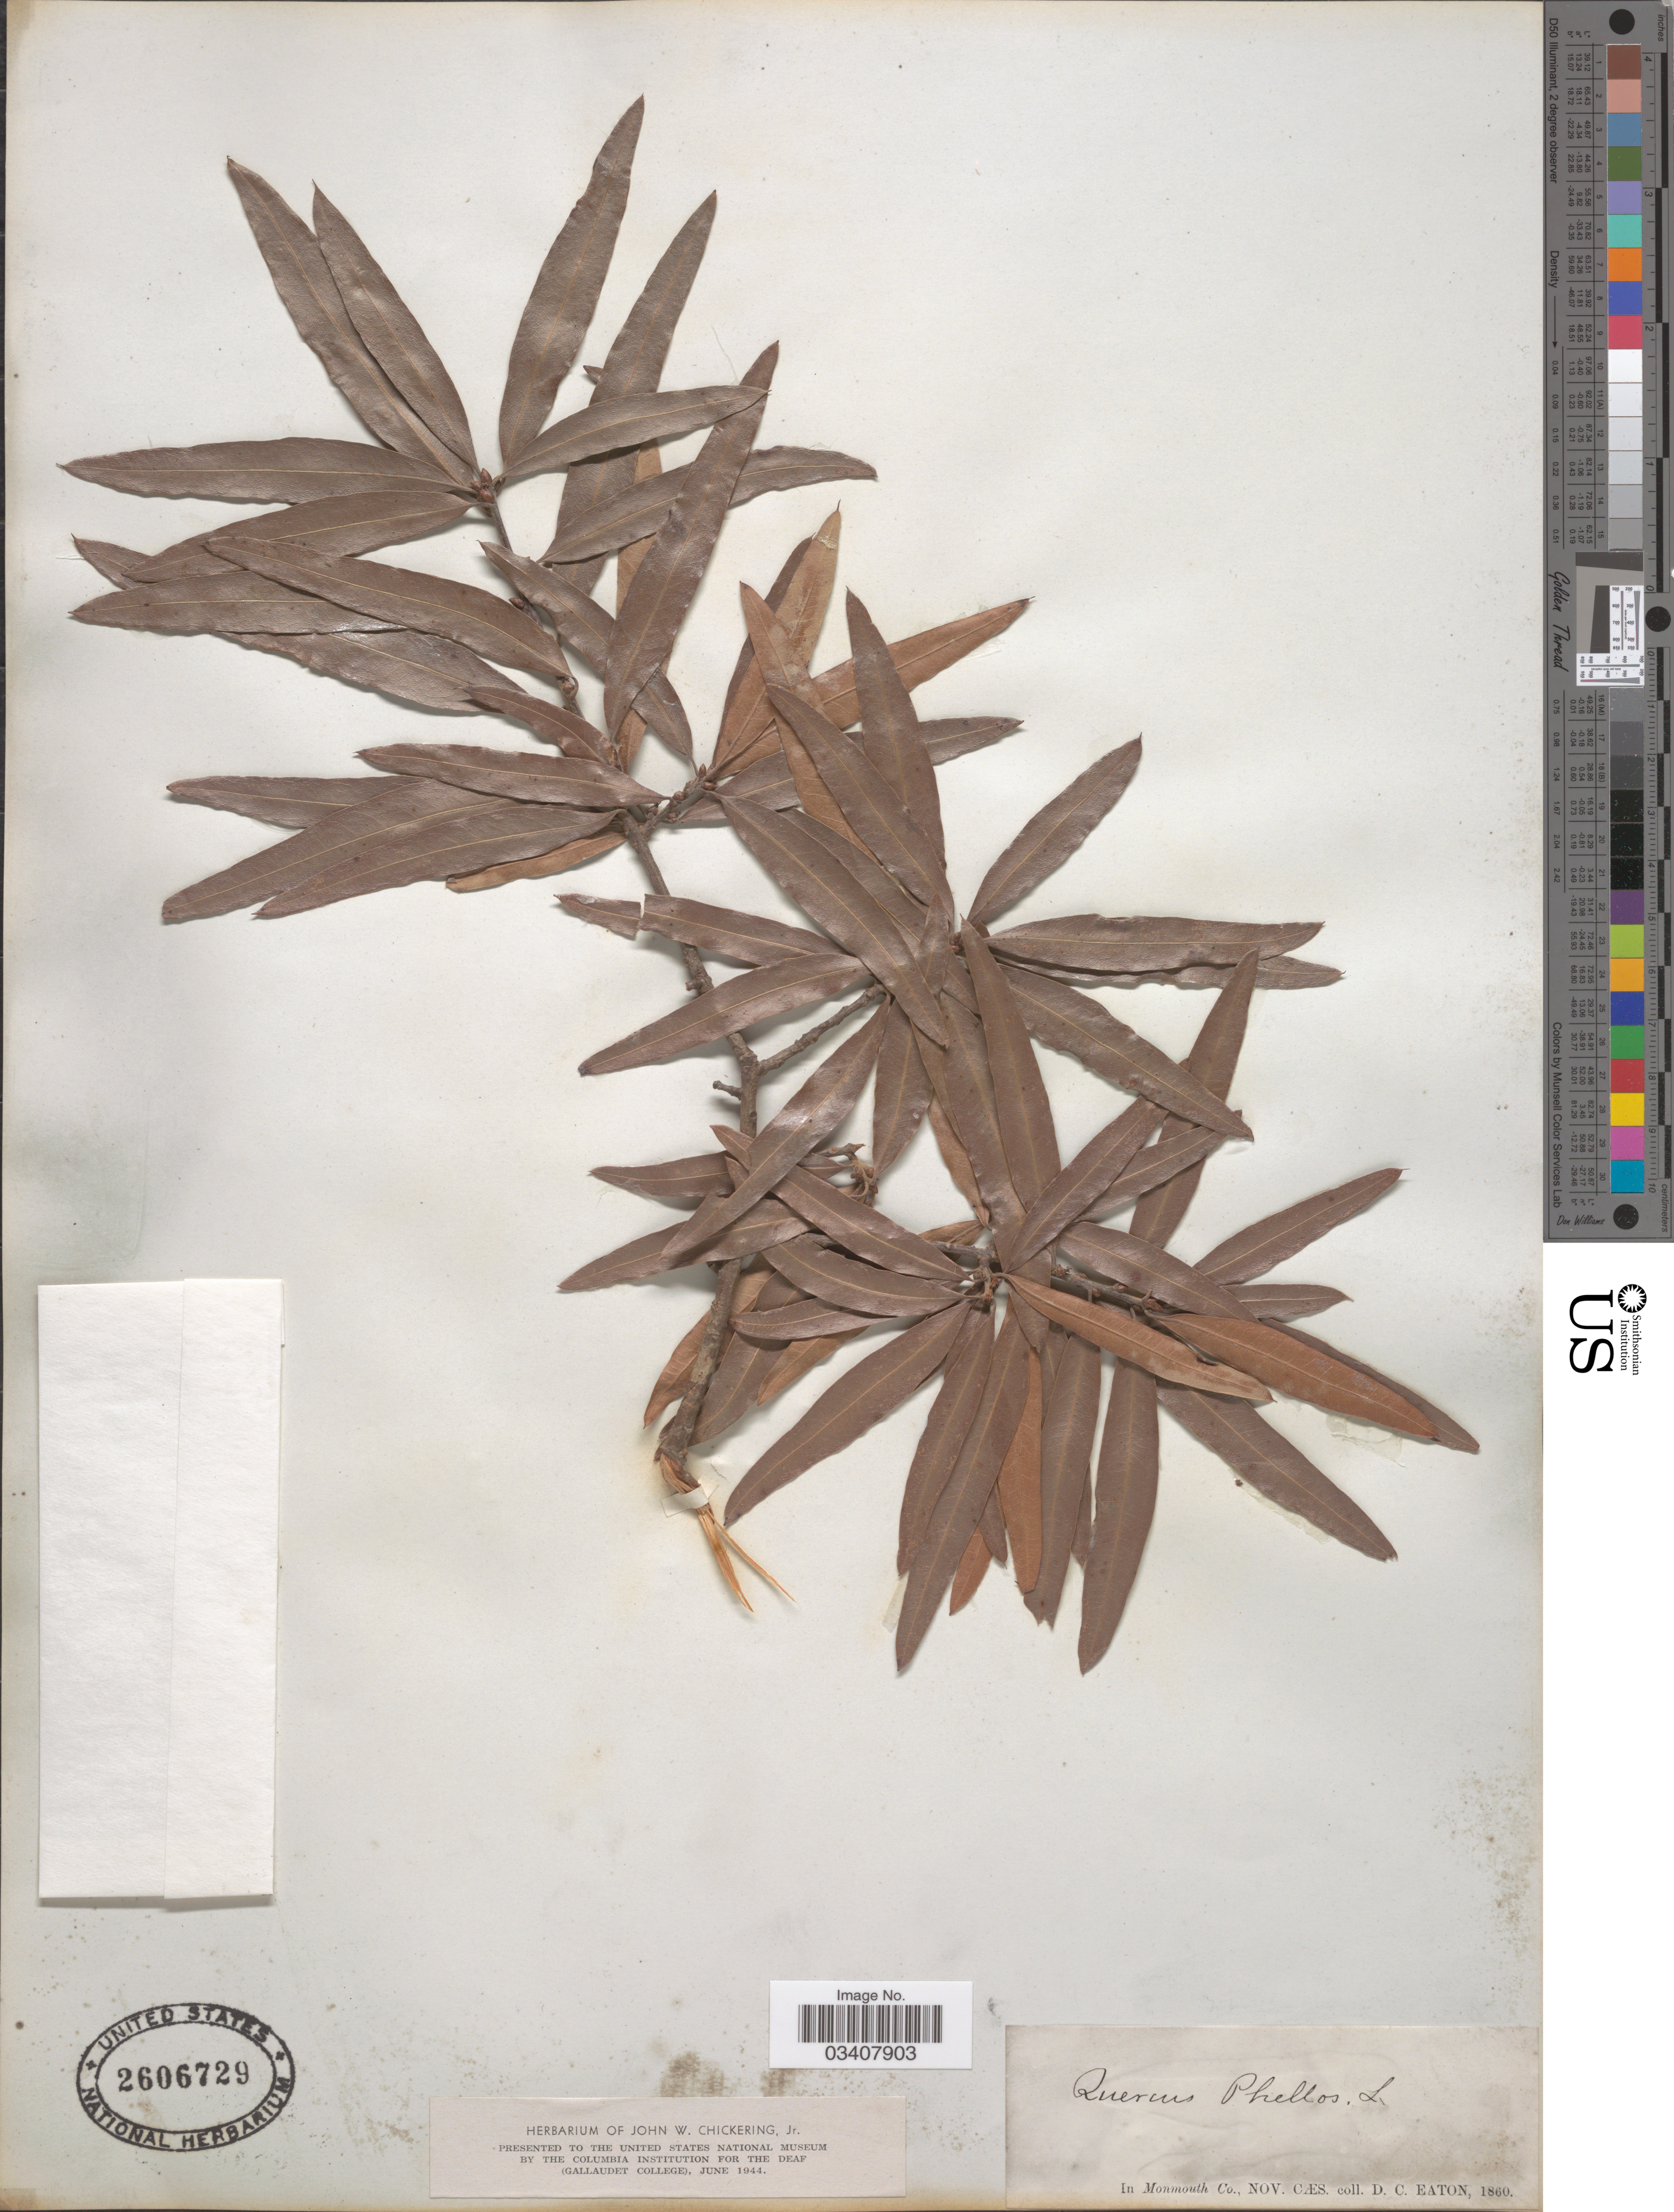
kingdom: Plantae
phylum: Tracheophyta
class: Magnoliopsida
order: Fagales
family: Fagaceae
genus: Quercus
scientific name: Quercus phellos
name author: L.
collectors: D. Eaton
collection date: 1860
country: United States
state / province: New Jersey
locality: In Monmouth Co., Nov. Cæs.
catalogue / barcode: US 2606729